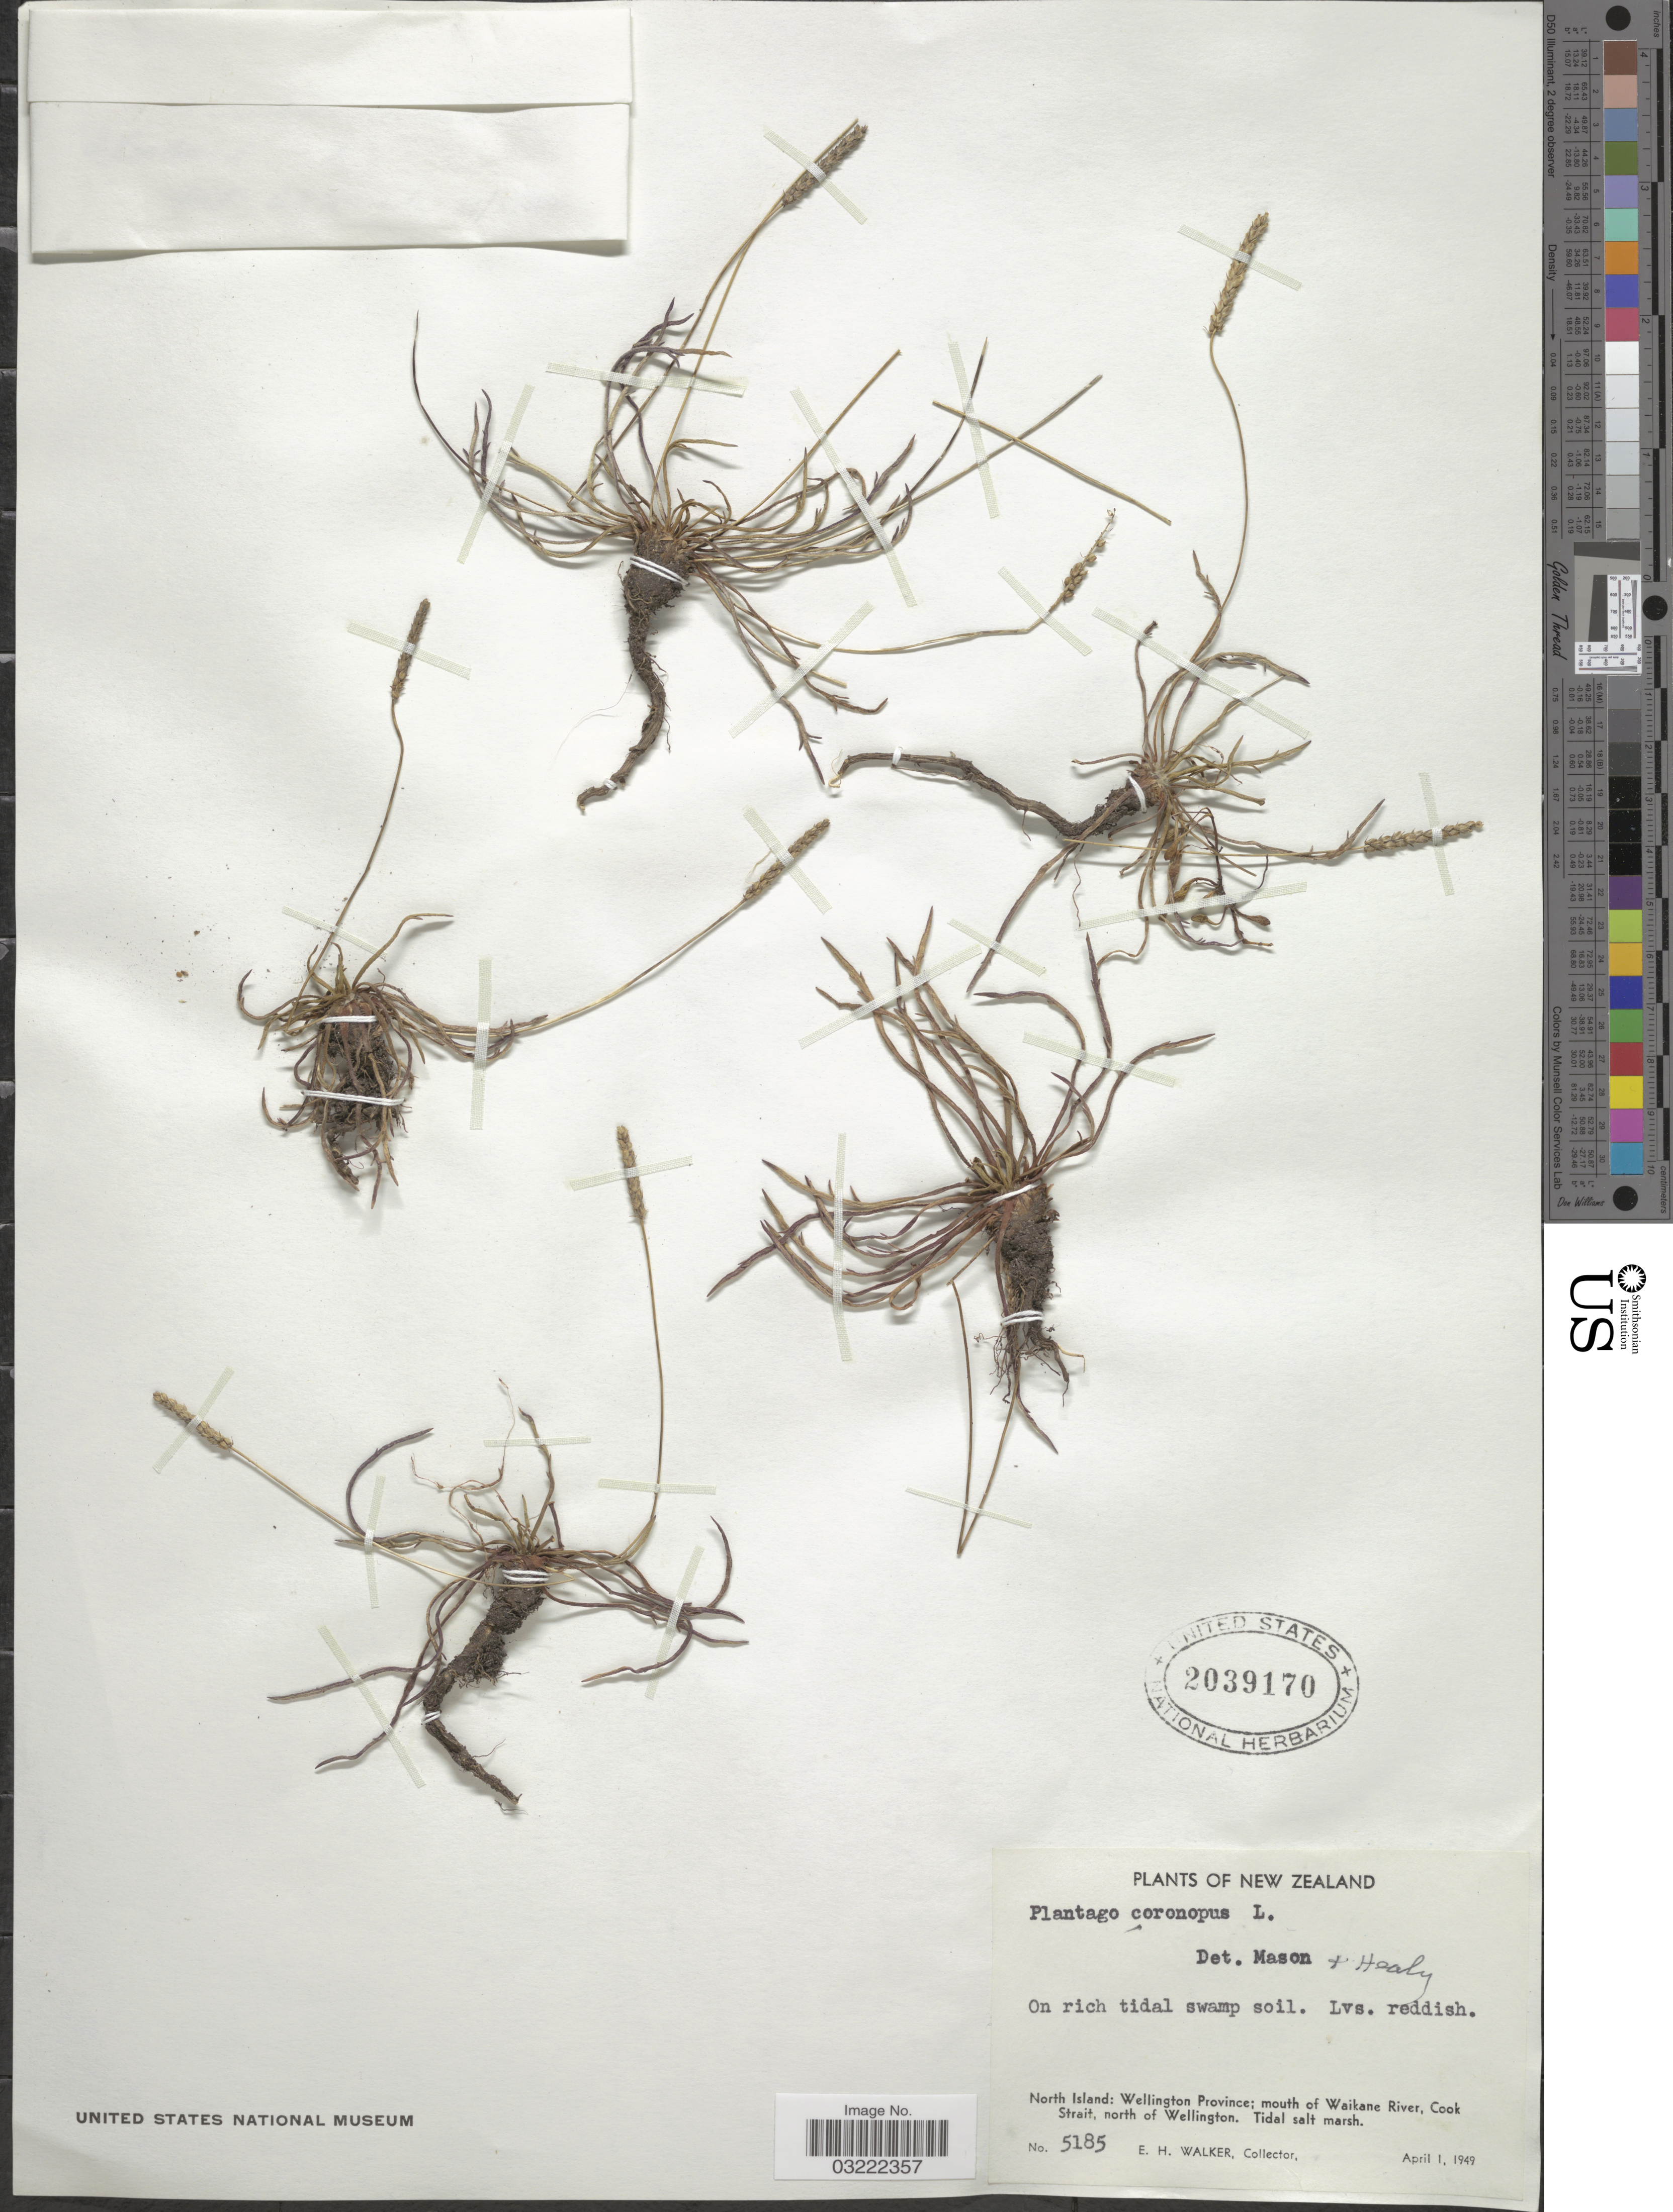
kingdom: Plantae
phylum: Tracheophyta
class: Magnoliopsida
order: Lamiales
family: Plantaginaceae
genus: Plantago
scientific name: Plantago coronopus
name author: L.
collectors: E. H. Walker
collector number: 5185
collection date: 1949-04-01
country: New Zealand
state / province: Wellington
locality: North Island: mouth of Waikane River, Cook Strait, north of Wellington.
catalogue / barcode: US 2039170